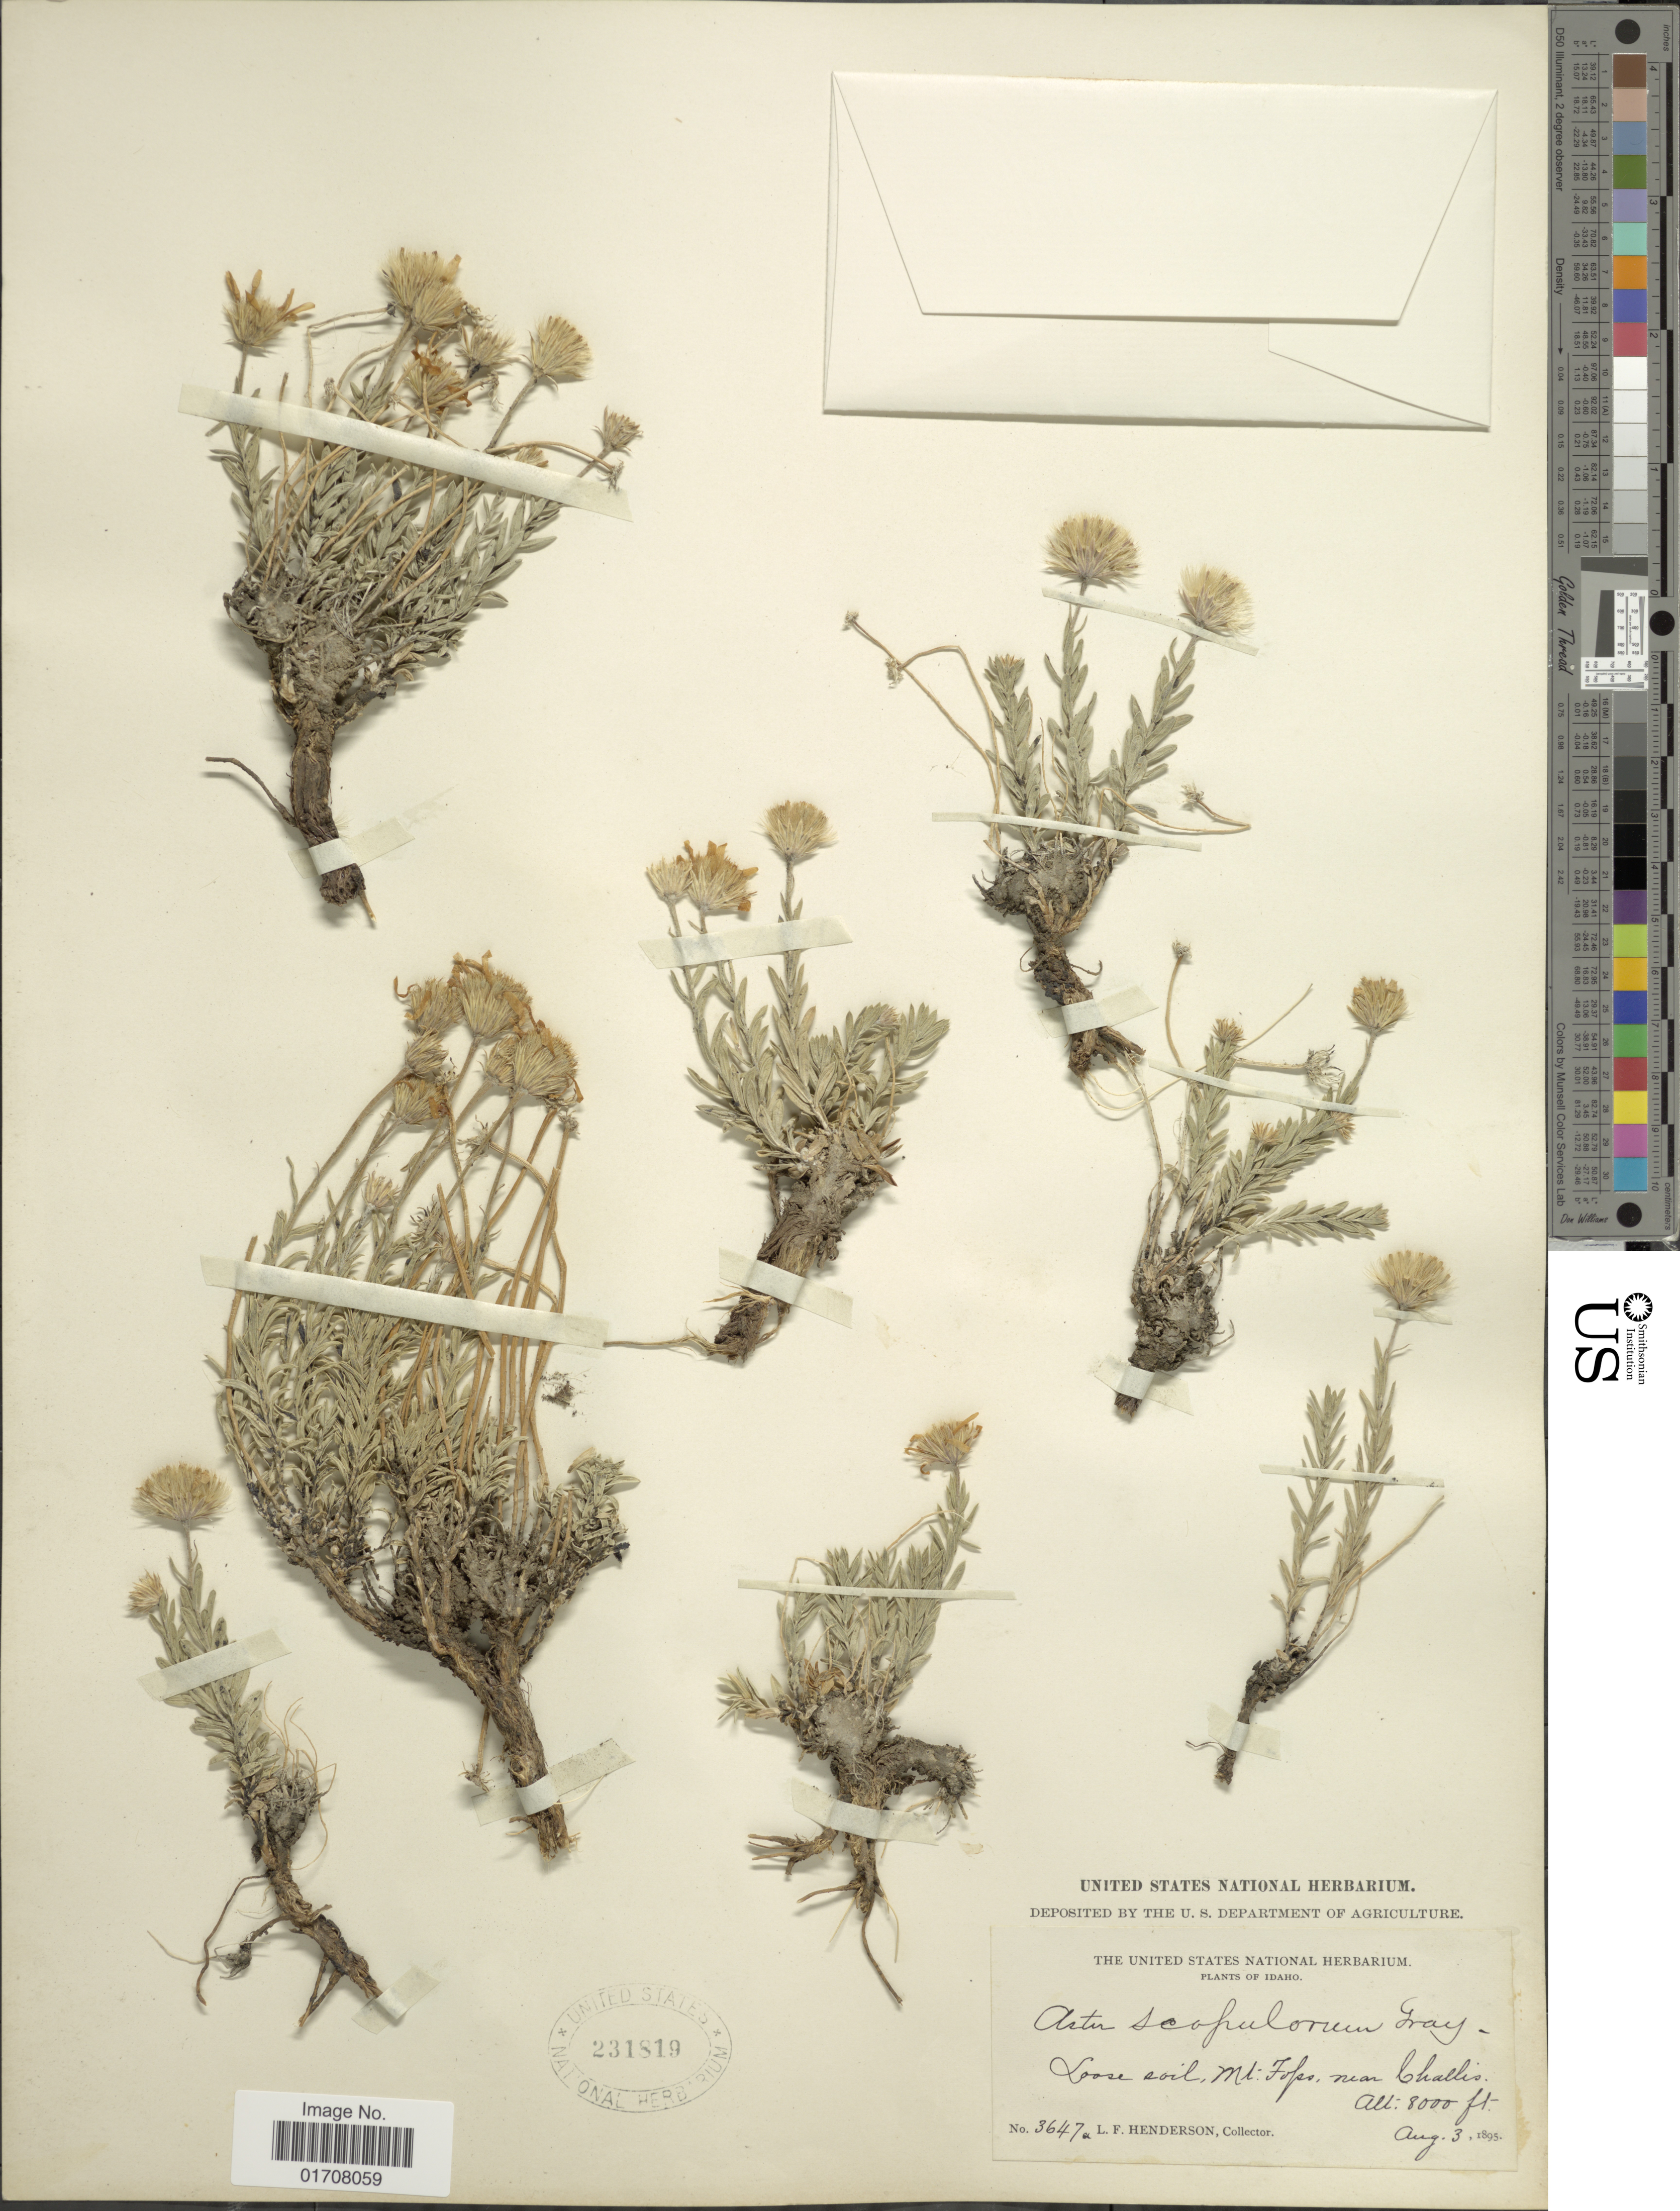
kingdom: Plantae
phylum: Tracheophyta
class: Magnoliopsida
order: Asterales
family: Asteraceae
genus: Ionactis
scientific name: Ionactis alpina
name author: (Nutt.) Greene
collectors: L. Henderson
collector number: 3647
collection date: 1895-08-03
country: United States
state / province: Idaho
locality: Loose soil, Mt. Folps, near Challes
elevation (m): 2438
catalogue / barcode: US 231819